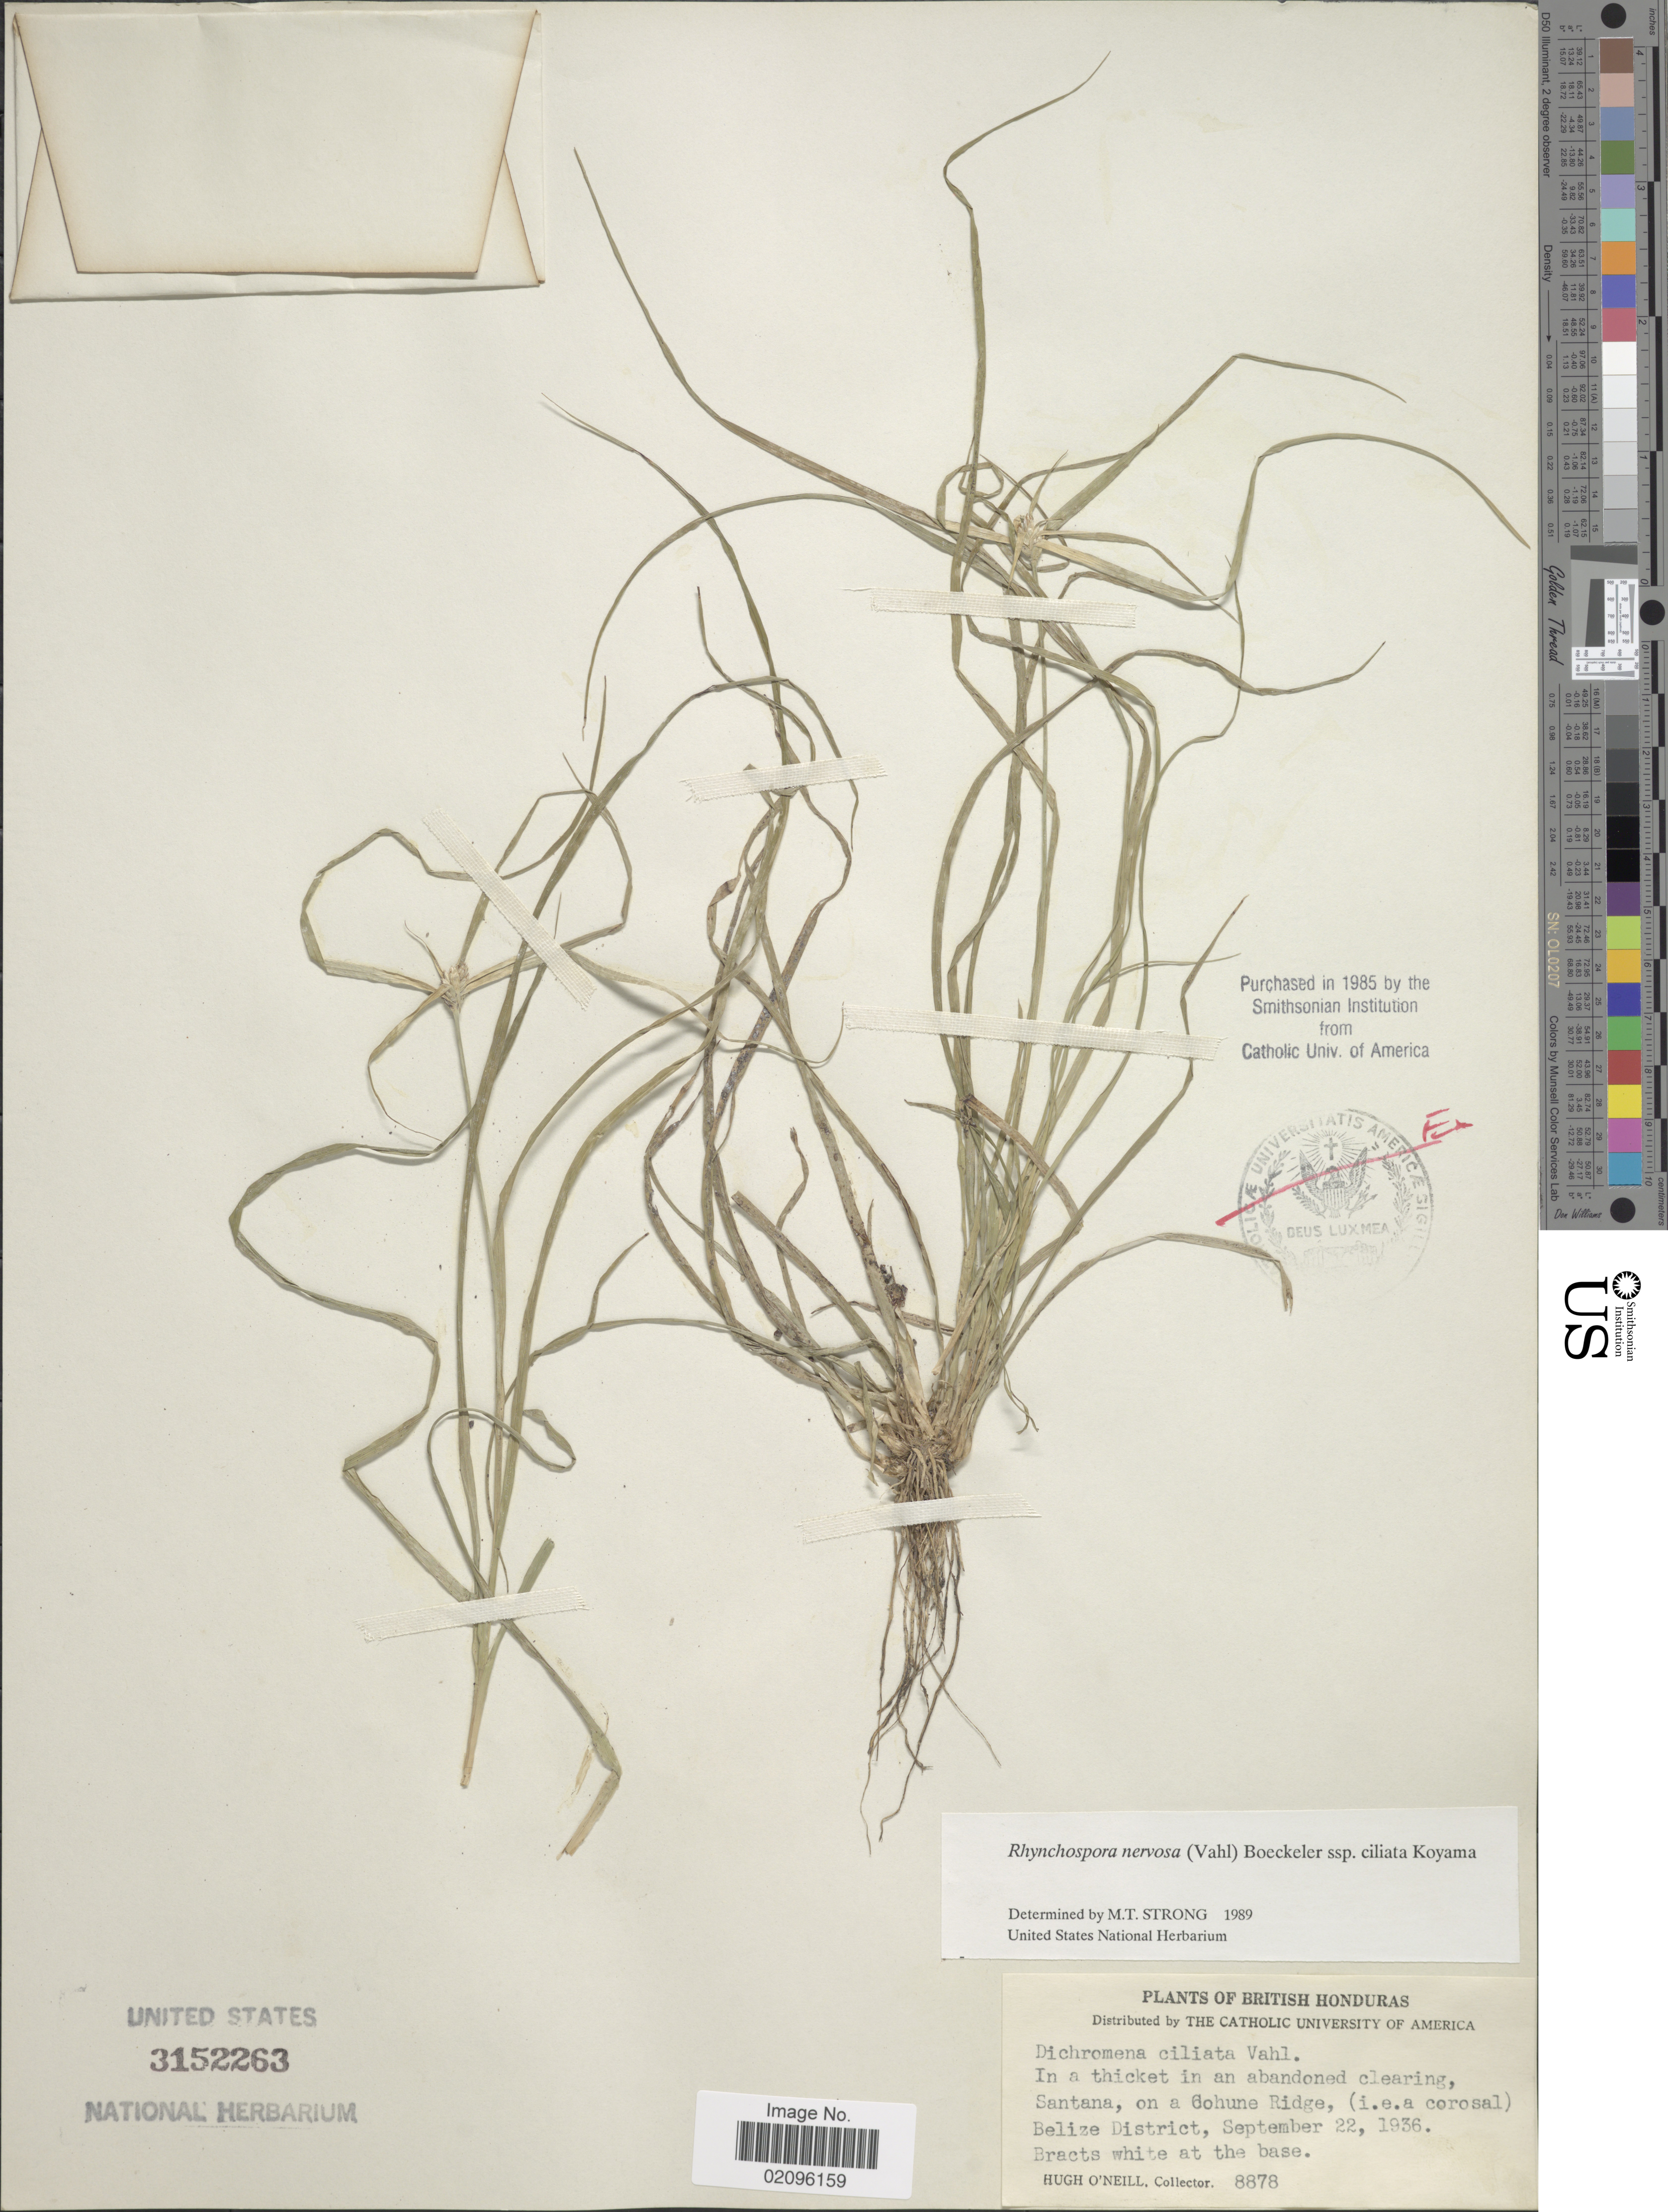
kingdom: Plantae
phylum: Tracheophyta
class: Liliopsida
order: Poales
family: Cyperaceae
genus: Rhynchospora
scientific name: Rhynchospora nervosa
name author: (Vahl) Boeckeler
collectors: H. O'Neill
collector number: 8878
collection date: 1936-09-22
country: Belize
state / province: Belize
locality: British Honduras, in a thicket in an abandoned clearing, Santana, on a 6ohune Ridge, (i.e.a corosal).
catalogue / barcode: US 3152263